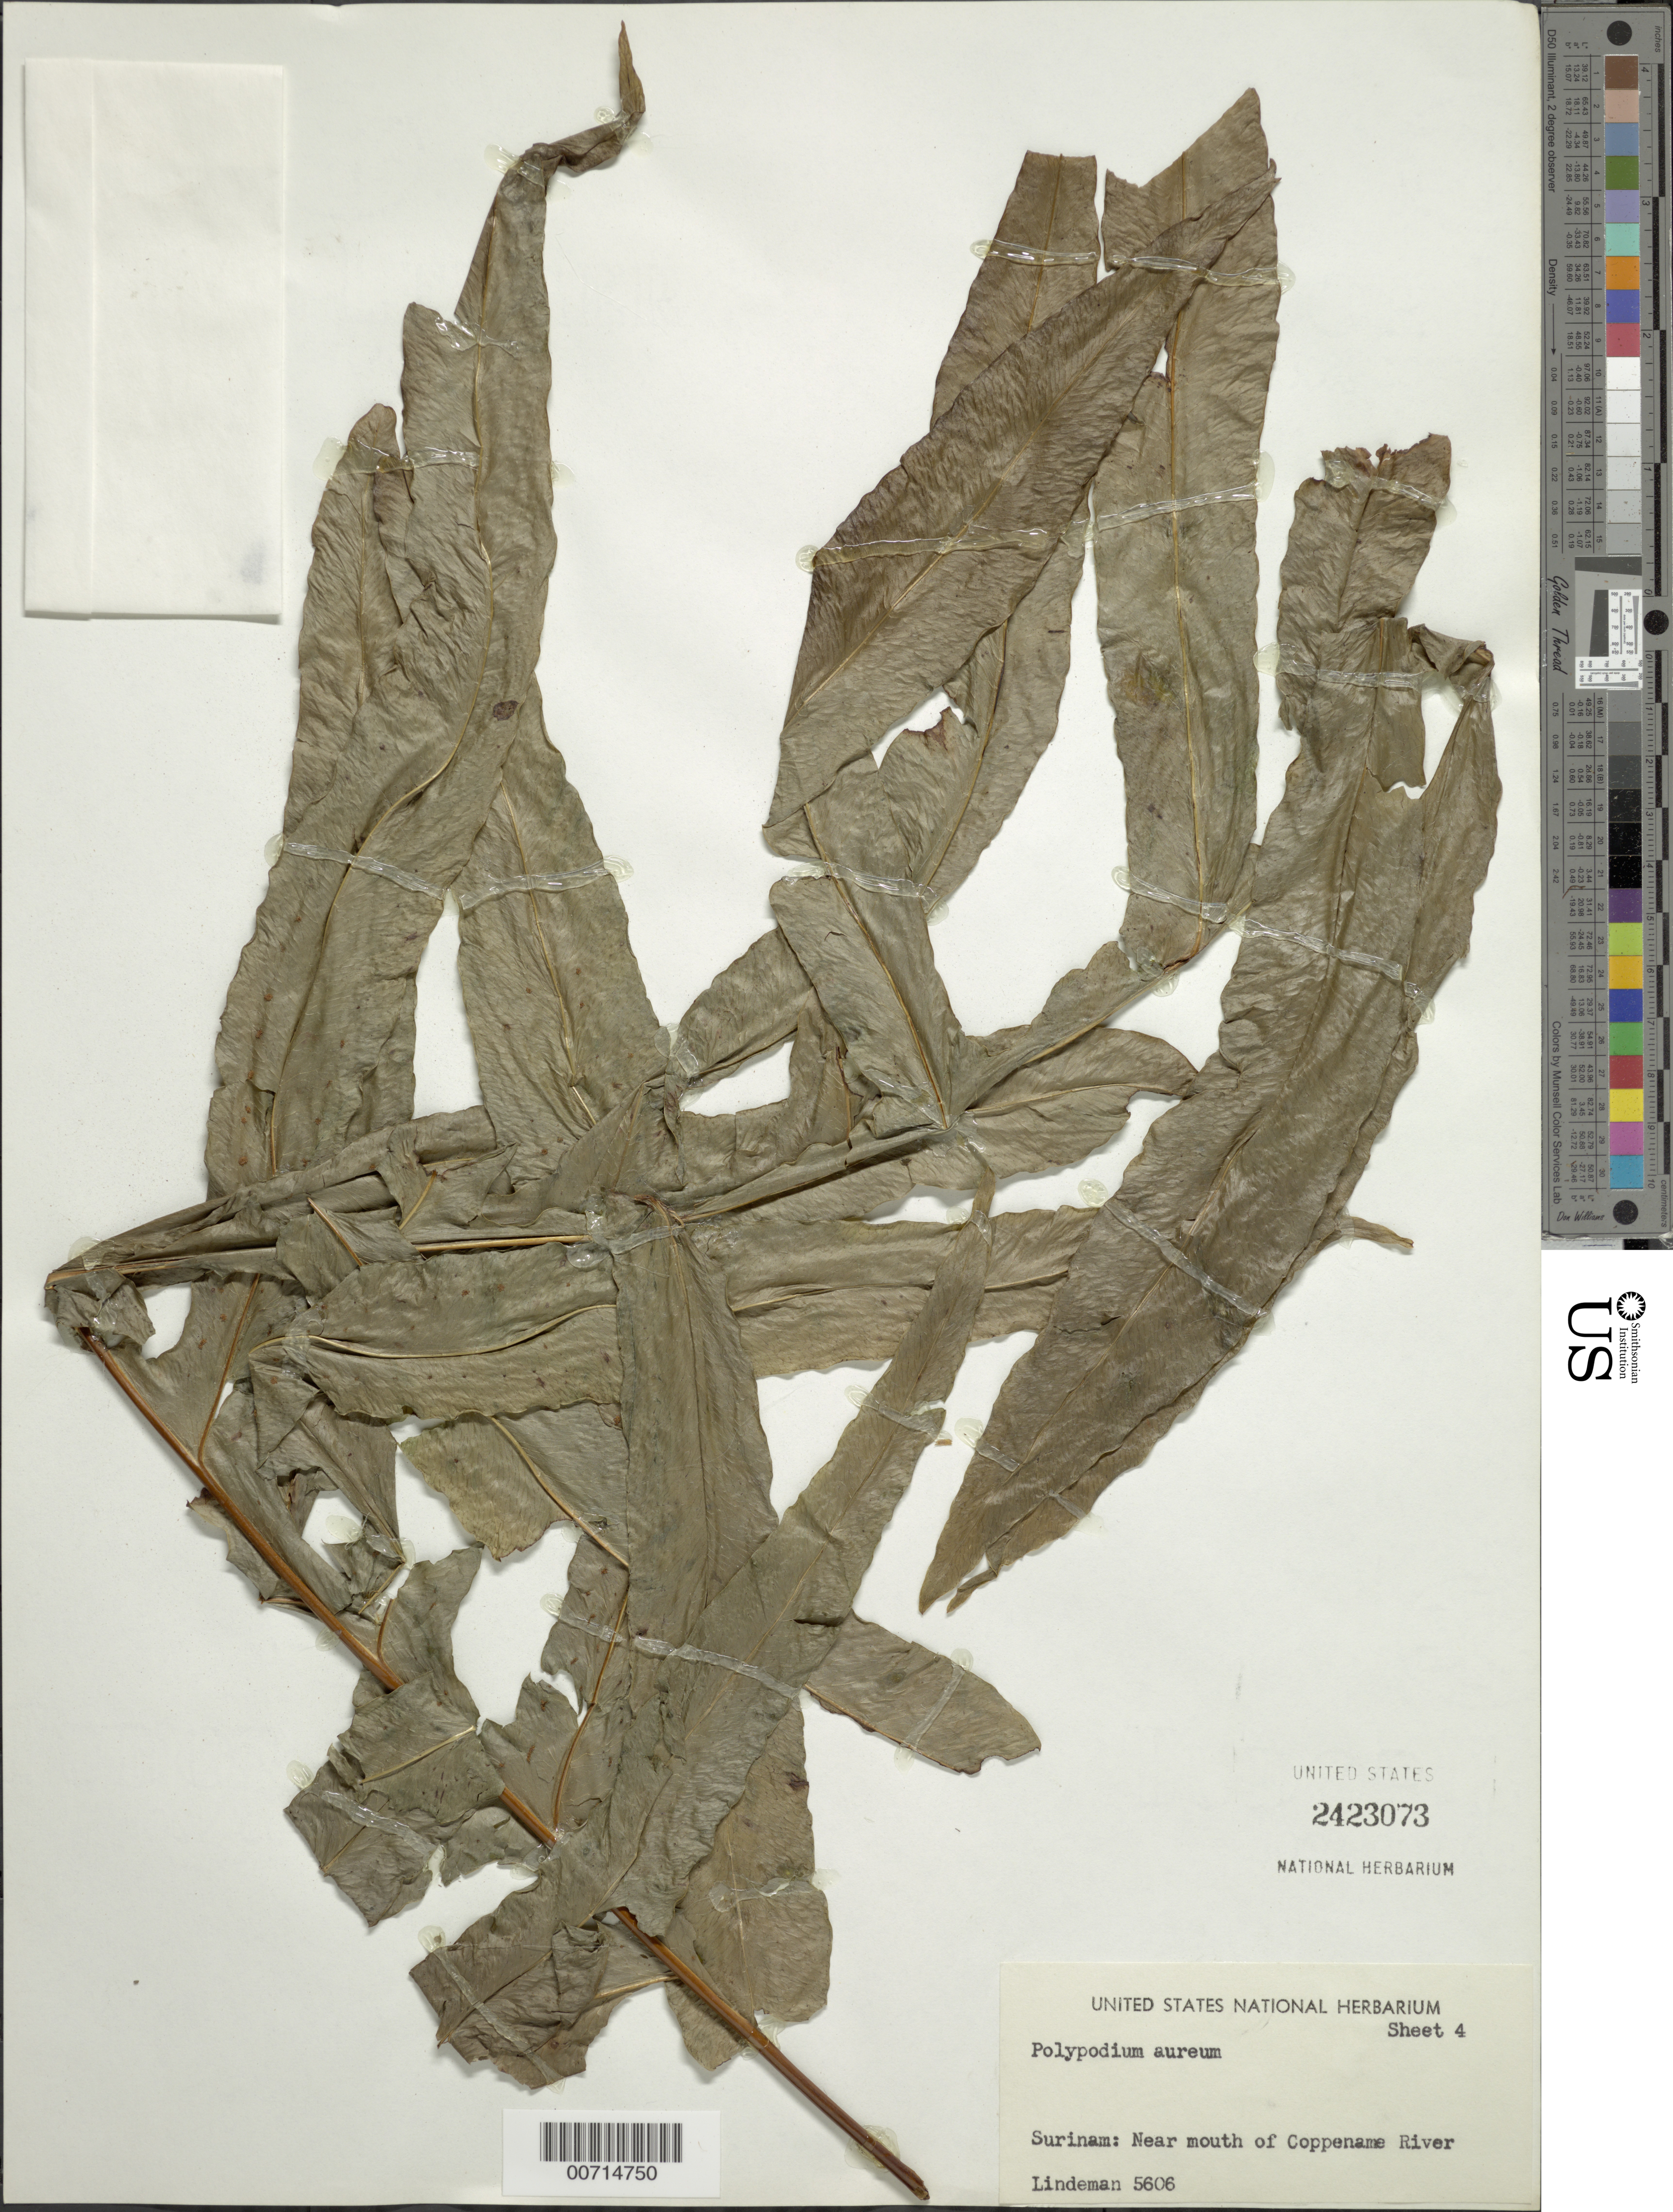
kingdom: Plantae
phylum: Tracheophyta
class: Polypodiopsida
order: Polypodiales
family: Polypodiaceae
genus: Phlebodium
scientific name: Phlebodium aureum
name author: (L.) J. Sm.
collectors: -. Lindeman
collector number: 5606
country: Suriname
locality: Near mouth of Coppename River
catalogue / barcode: US 2423073